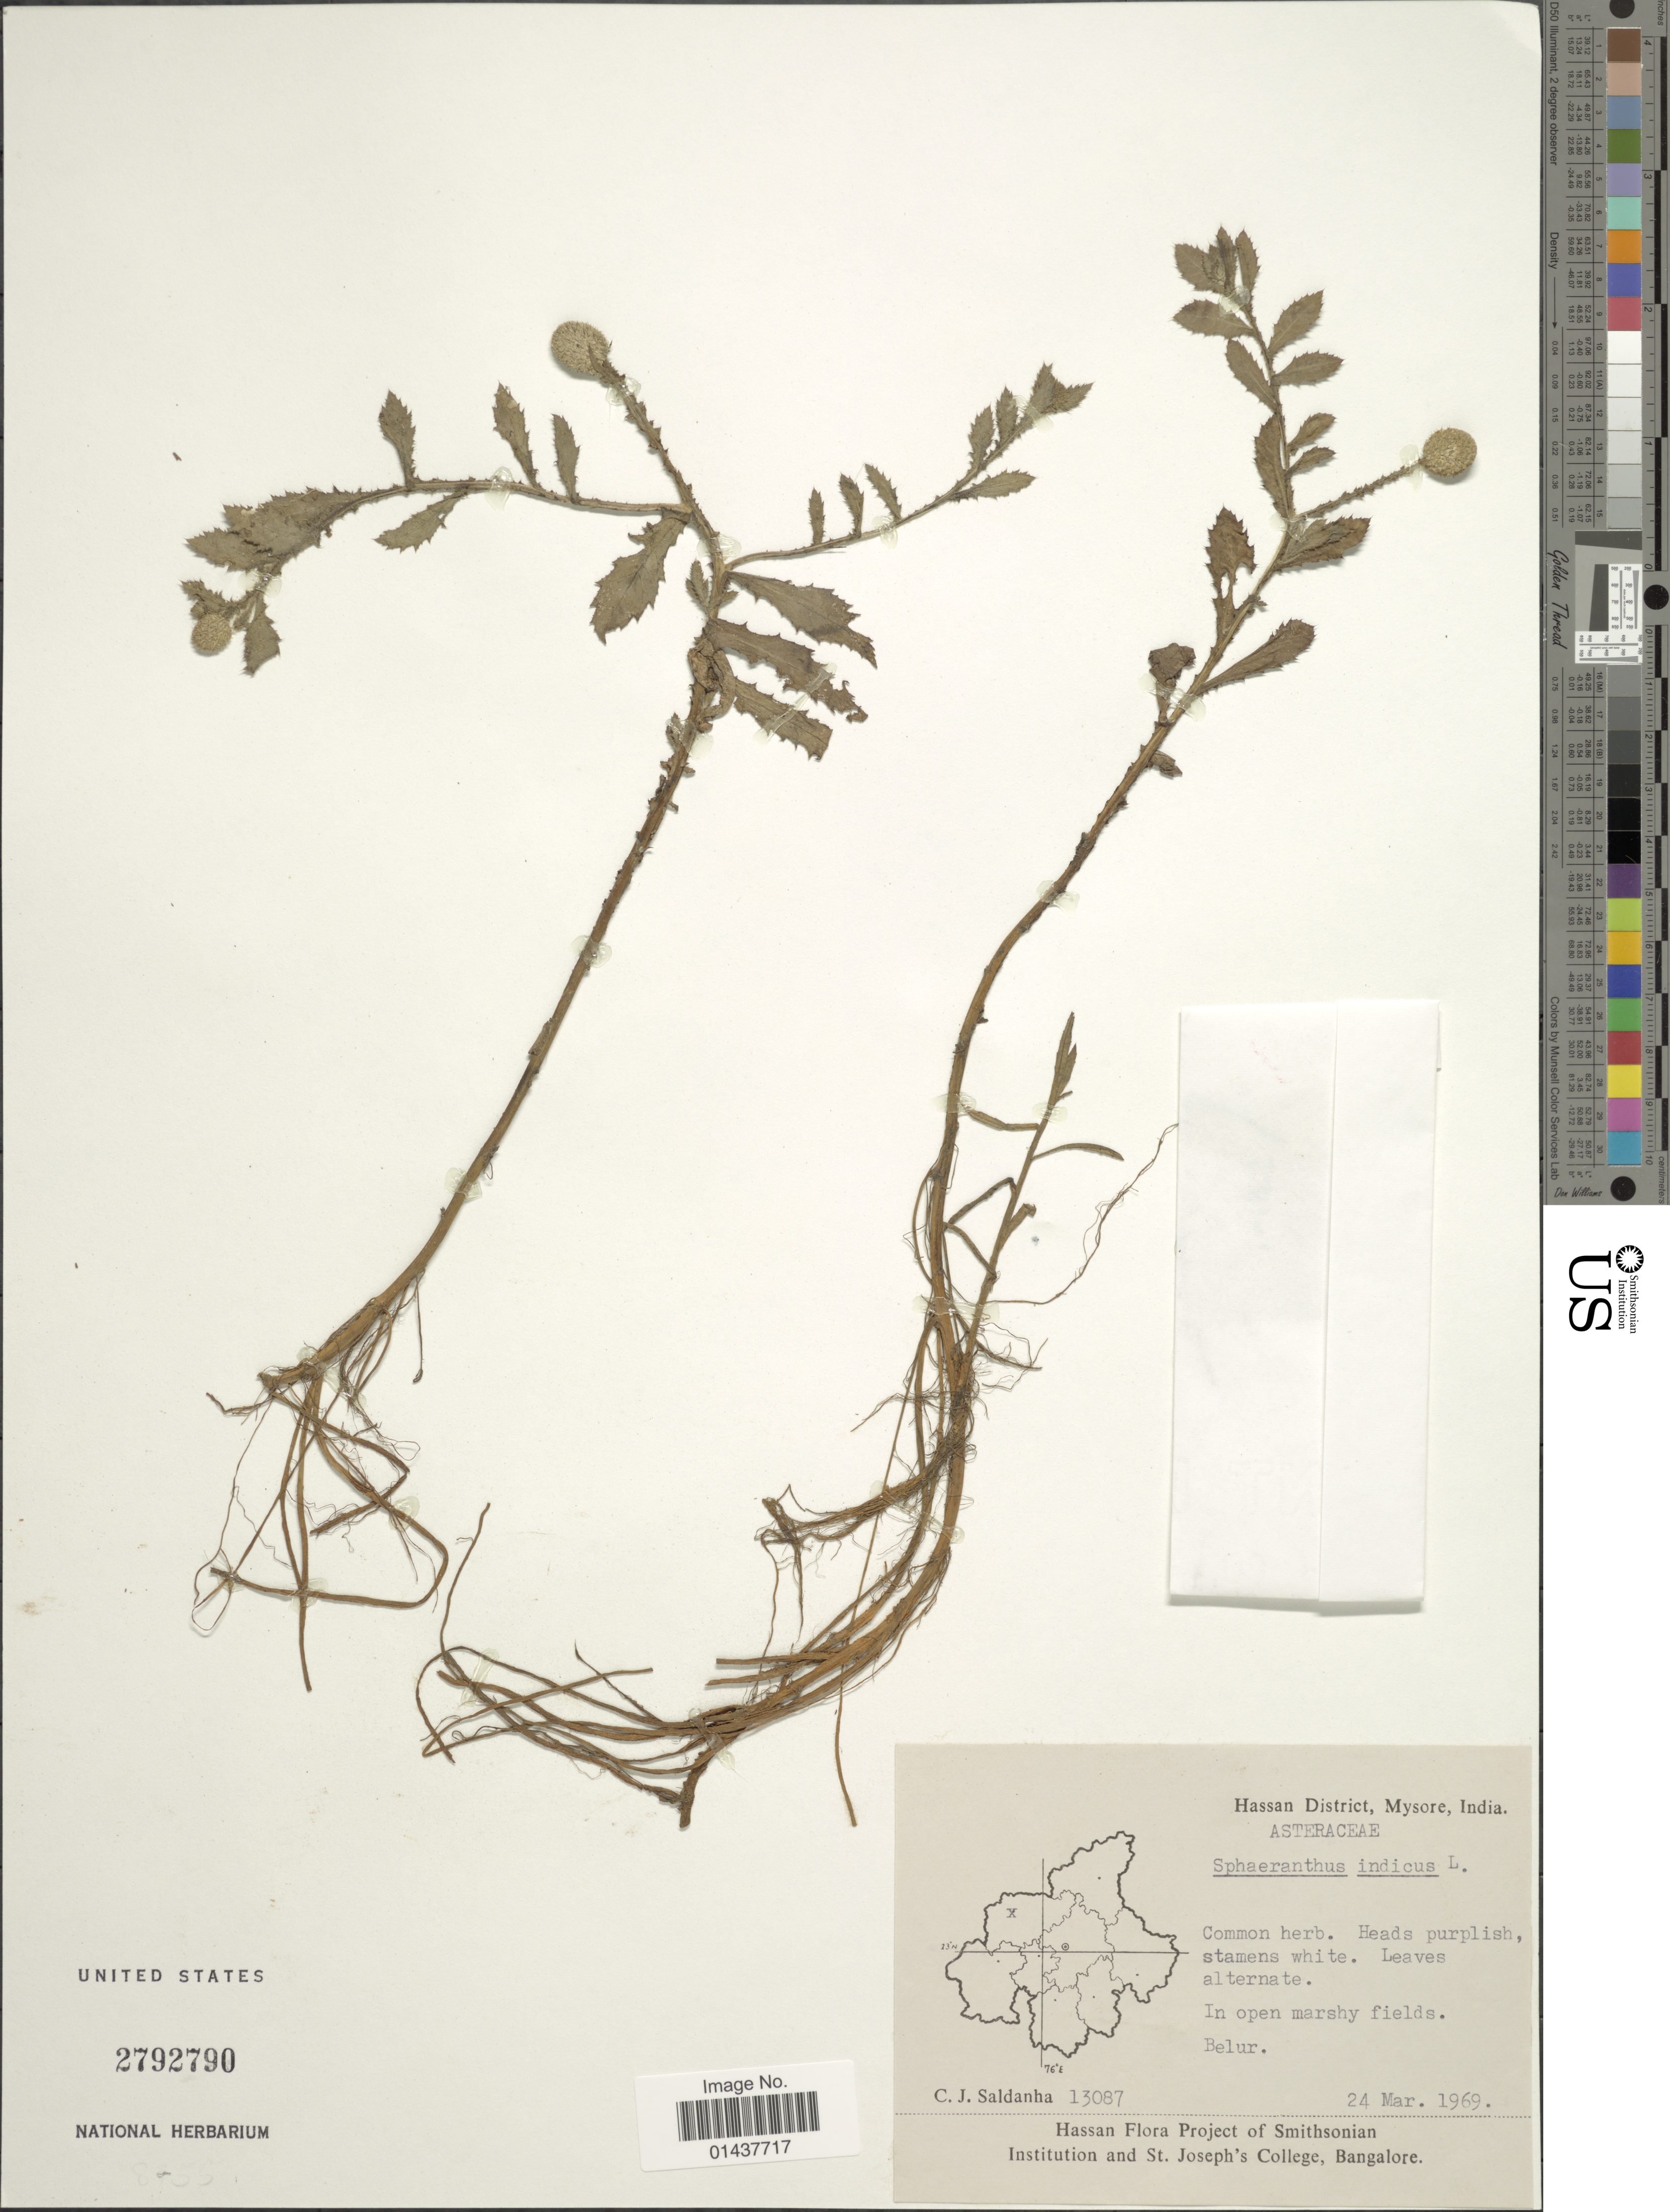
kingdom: Plantae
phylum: Tracheophyta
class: Magnoliopsida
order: Asterales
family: Asteraceae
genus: Sphaeranthus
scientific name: Sphaeranthus indicus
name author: L.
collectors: C. J. Saldanha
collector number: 13087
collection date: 1969-03-24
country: India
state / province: Karnataka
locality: Hassan District, Mysore, Belur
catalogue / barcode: US 2792790